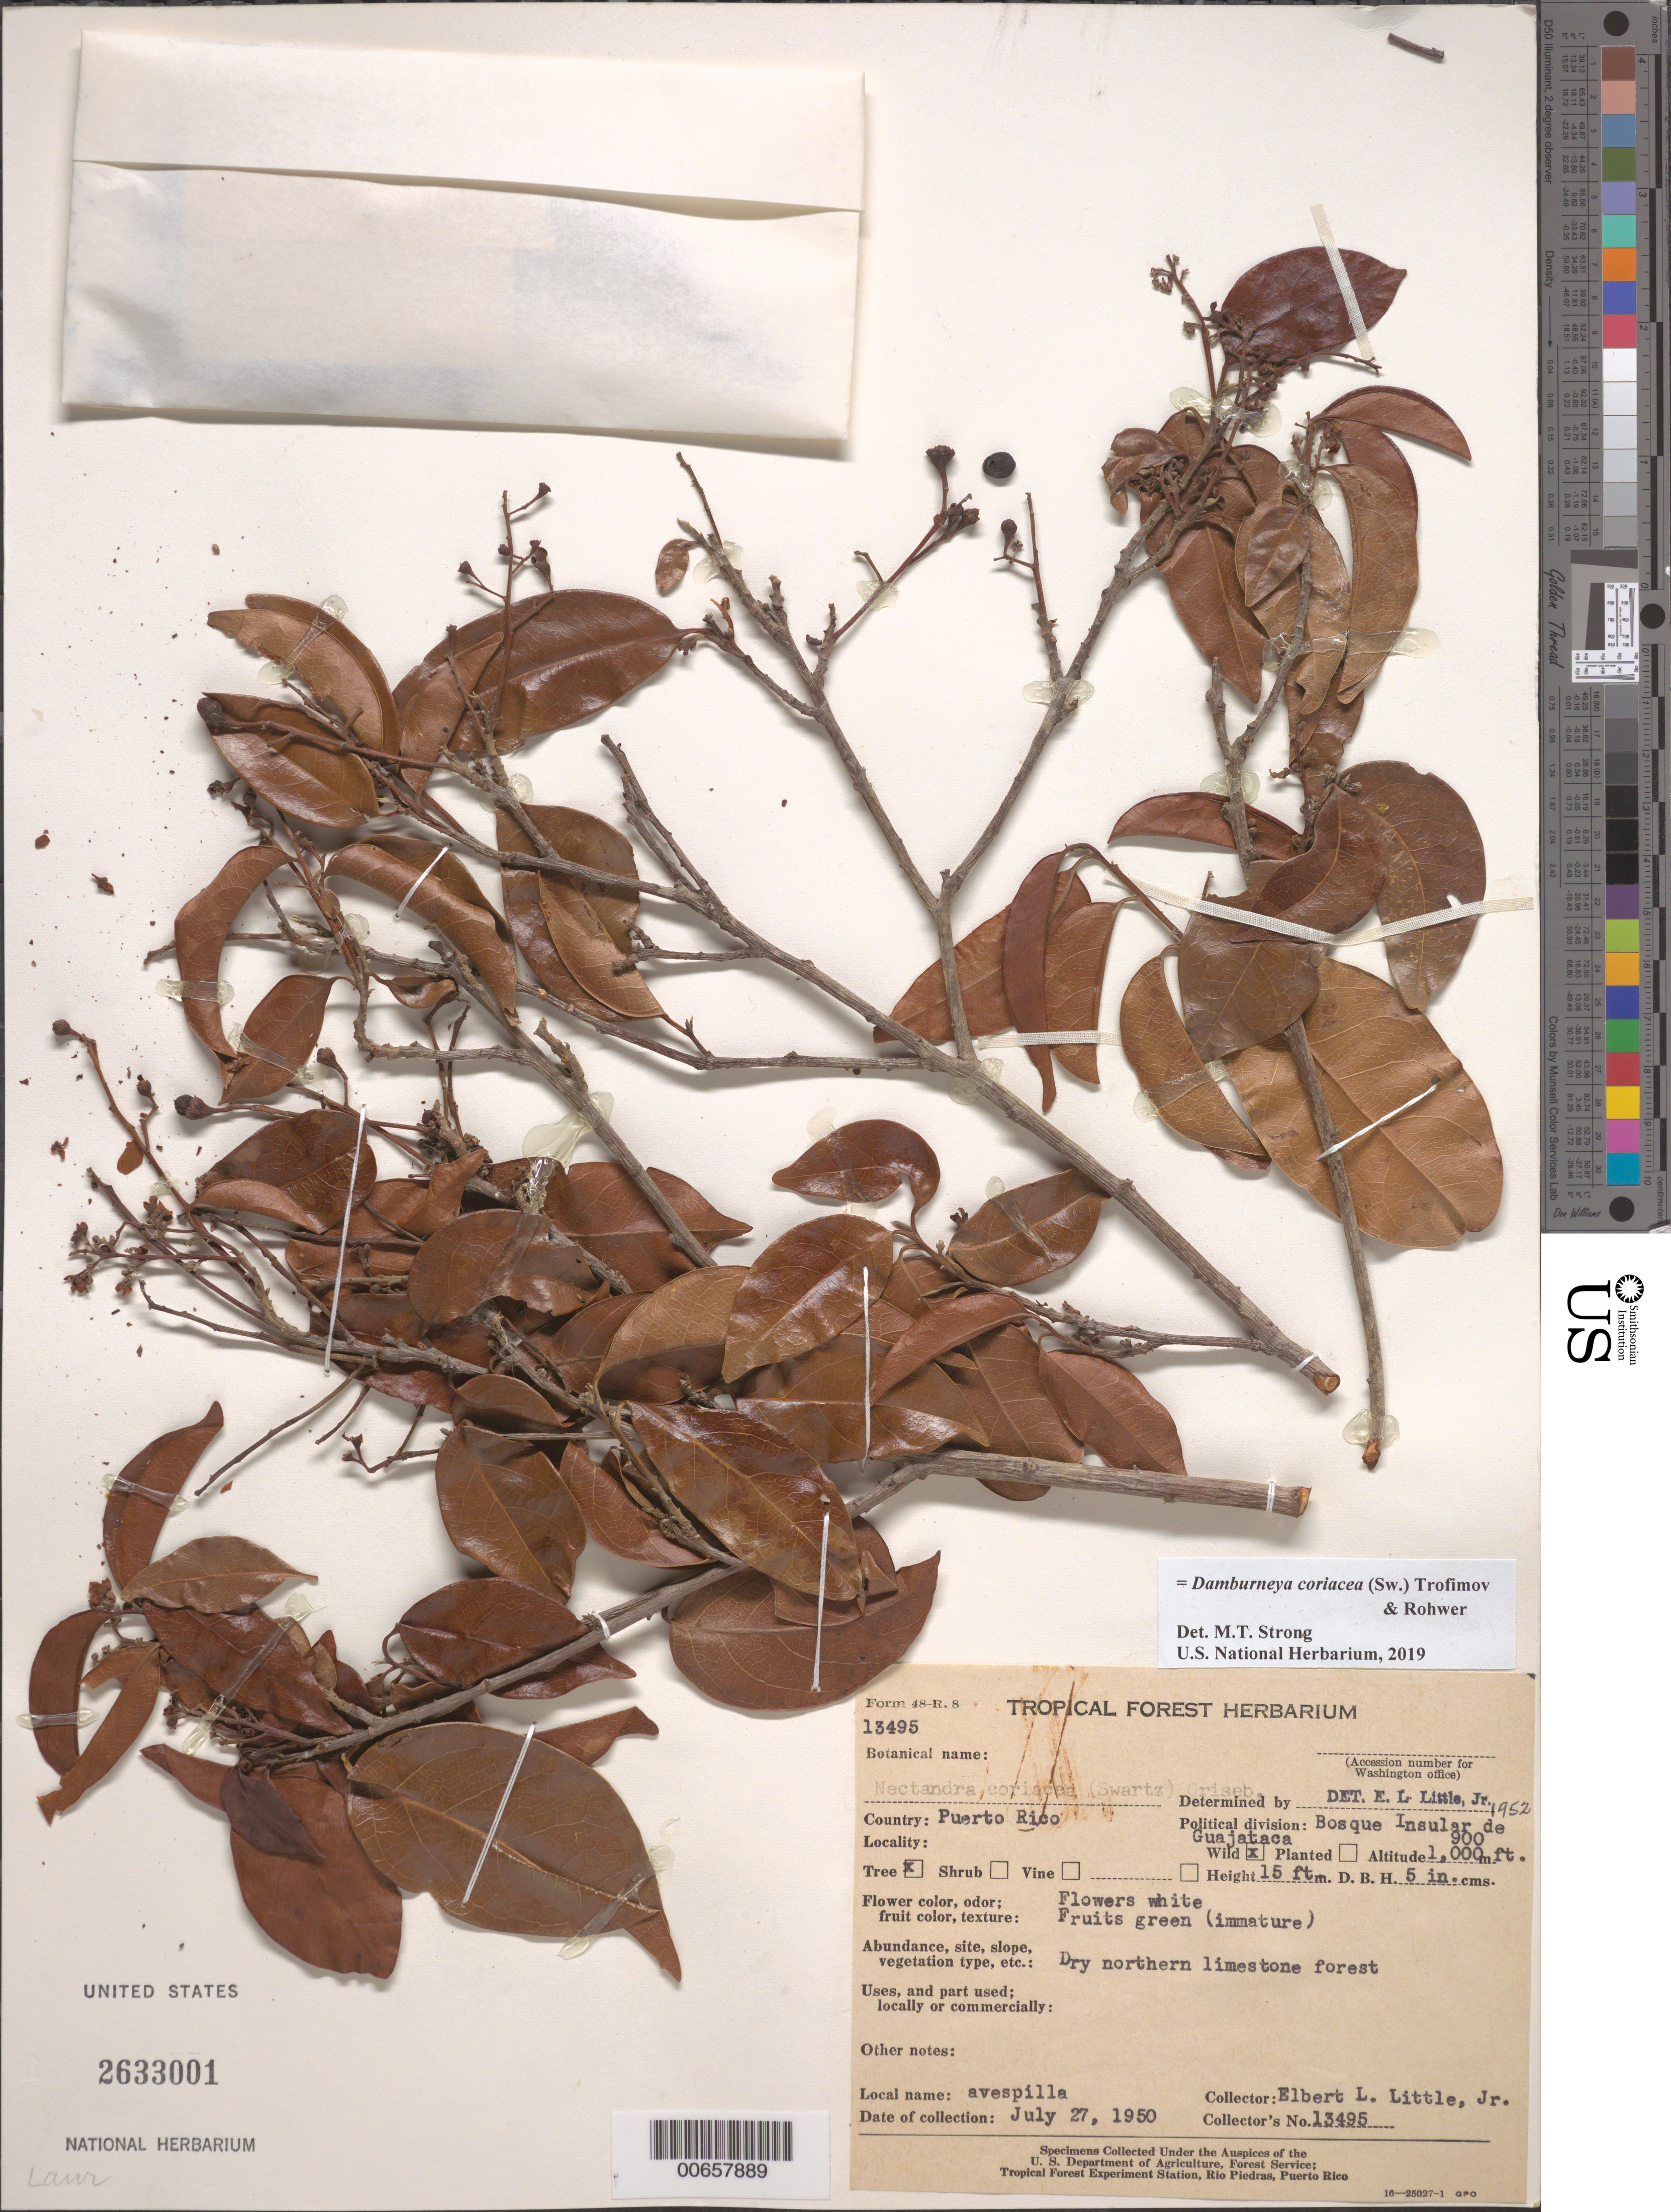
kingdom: Plantae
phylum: Tracheophyta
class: Magnoliopsida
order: Laurales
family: Lauraceae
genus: Damburneya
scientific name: Damburneya coriacea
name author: (Sw.) Trofimov & Rohwer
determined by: Strong, M. T., (US), Smithsonian Institution - National Museum of Natural History (UNITED STATES)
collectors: E. L. Little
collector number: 13495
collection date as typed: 27 Jul 1950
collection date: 1950-07-27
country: Puerto Rico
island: Greater Antilles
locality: Bosque Insular de Guajataca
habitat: Dry northern limestone forest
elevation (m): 274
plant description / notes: Common name: avespillo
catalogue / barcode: US 2633001